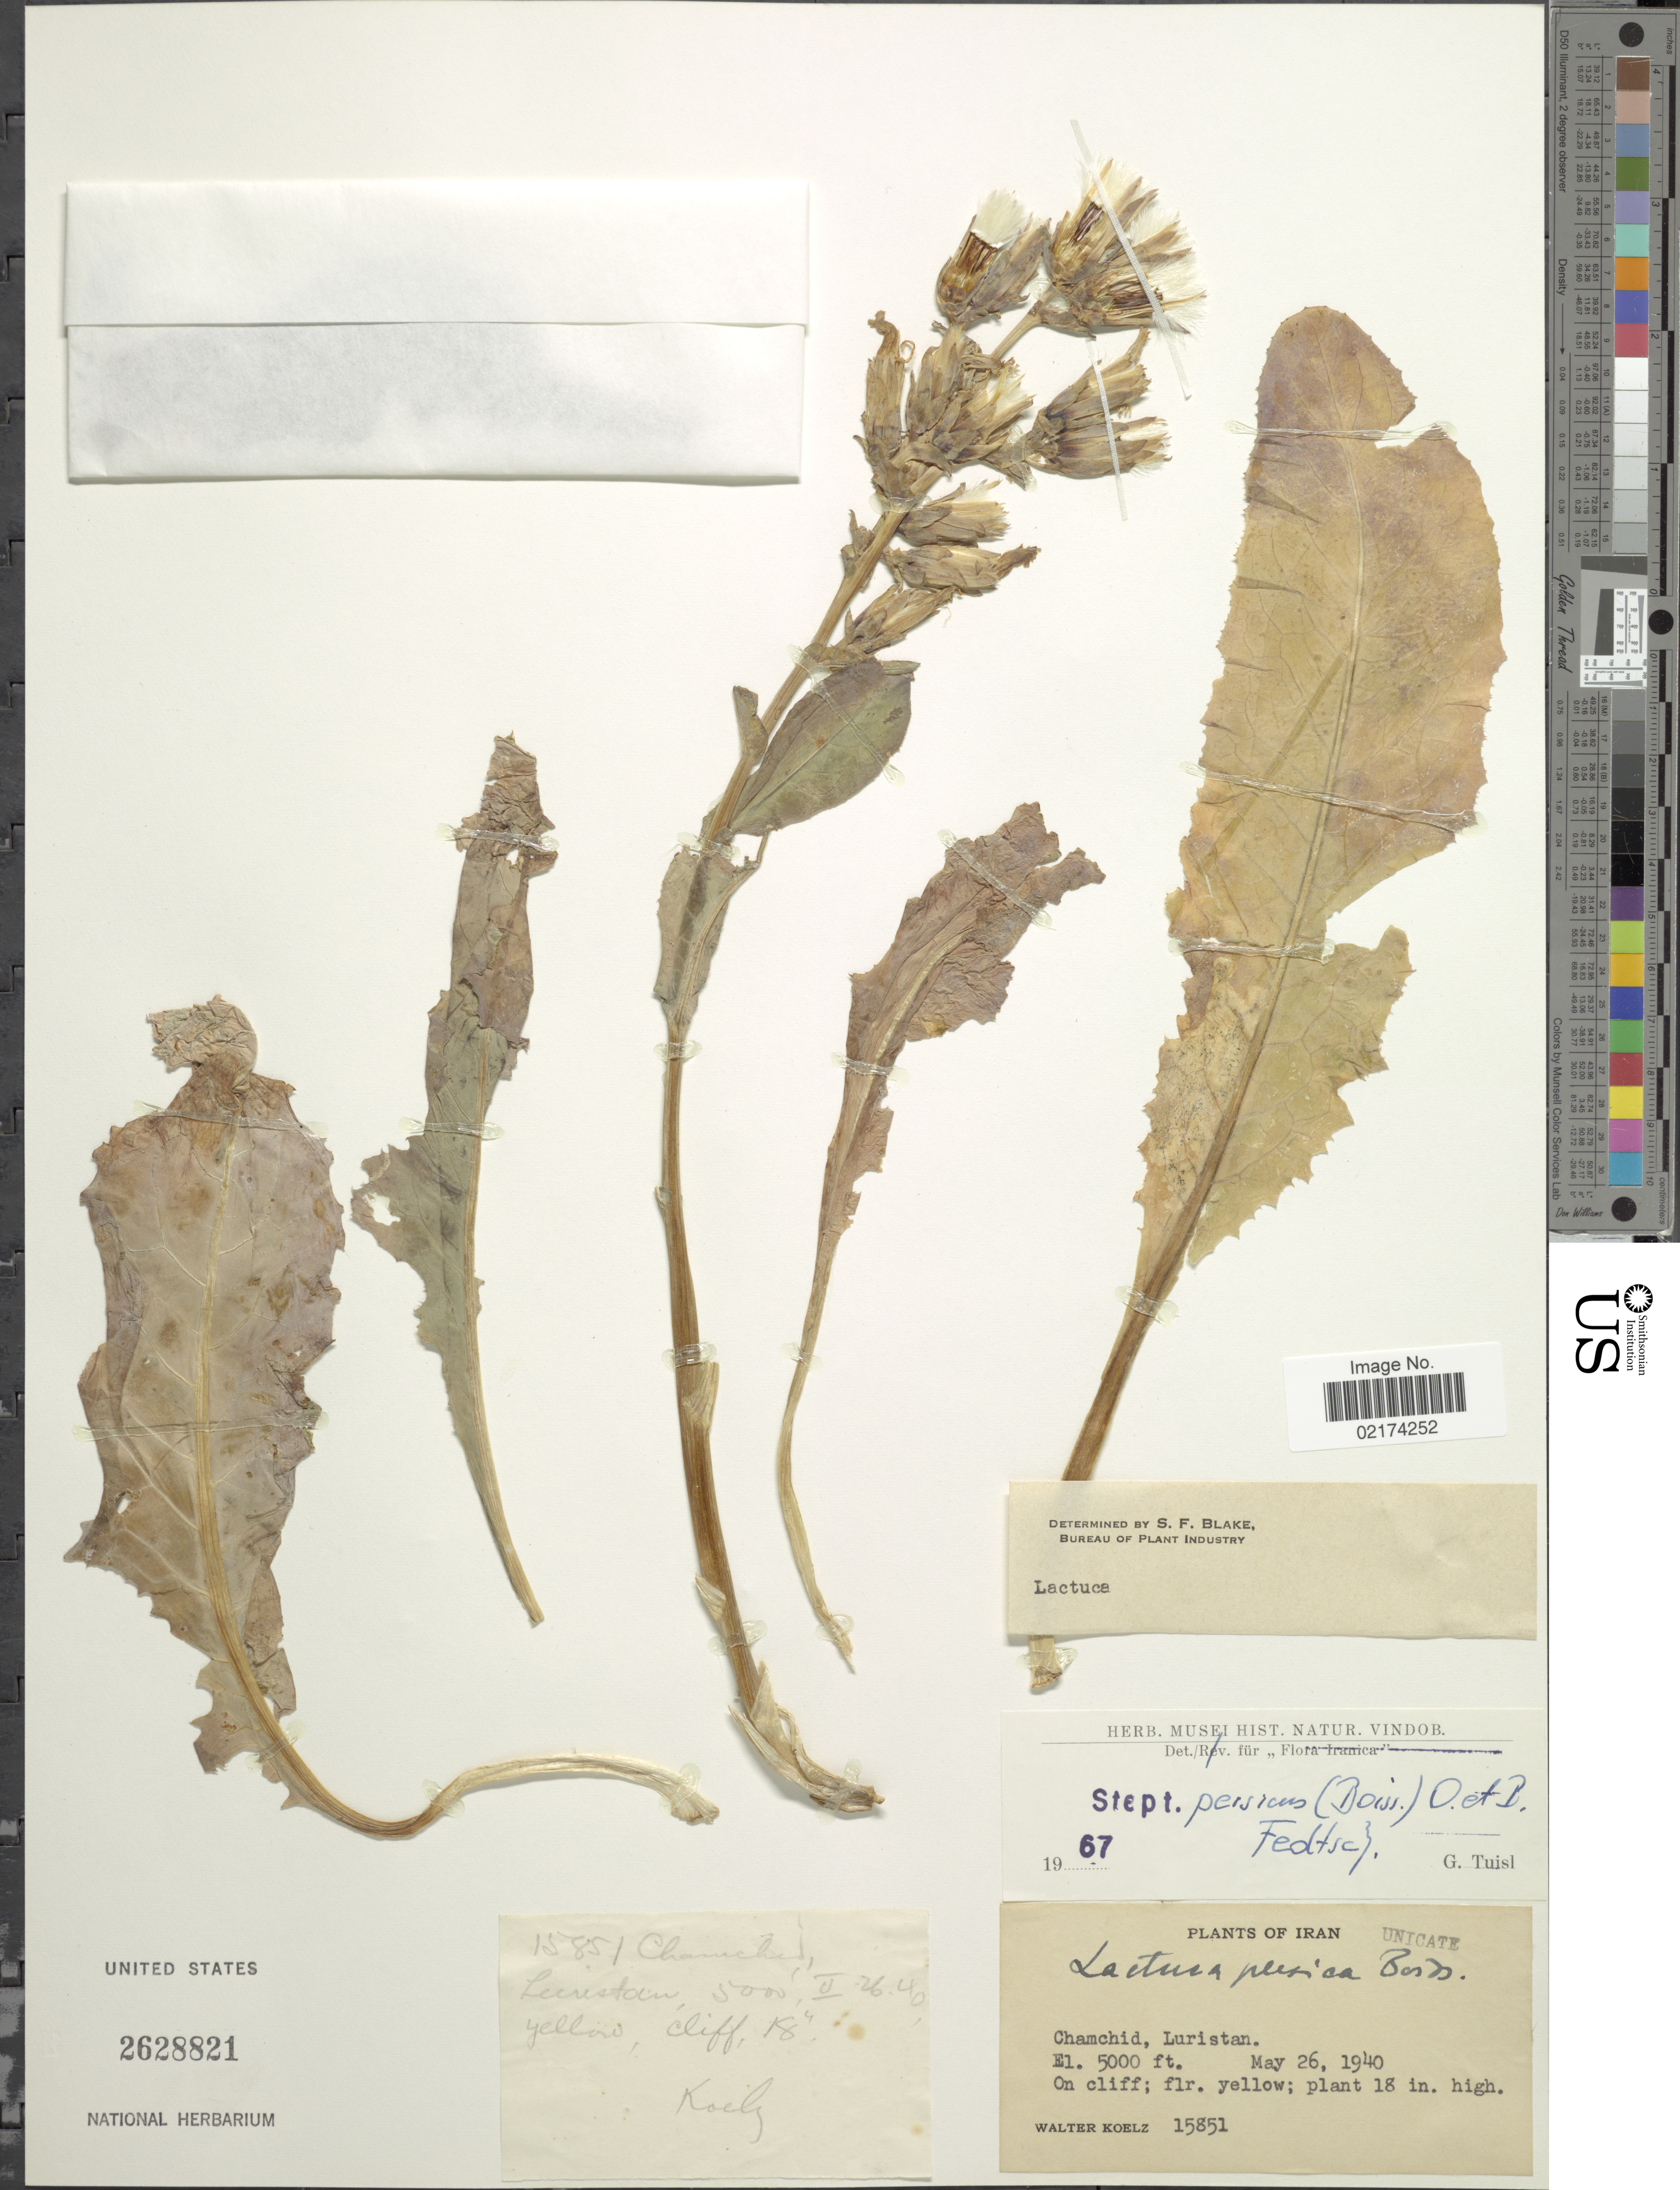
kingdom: Plantae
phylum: Tracheophyta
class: Magnoliopsida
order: Asterales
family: Asteraceae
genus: Lactuca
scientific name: Lactuca persica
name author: Boiss.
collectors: W. N. Koelz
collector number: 15851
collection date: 1940-05-26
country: Iran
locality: Chamchid, Luristan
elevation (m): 1524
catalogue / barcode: US 2628821